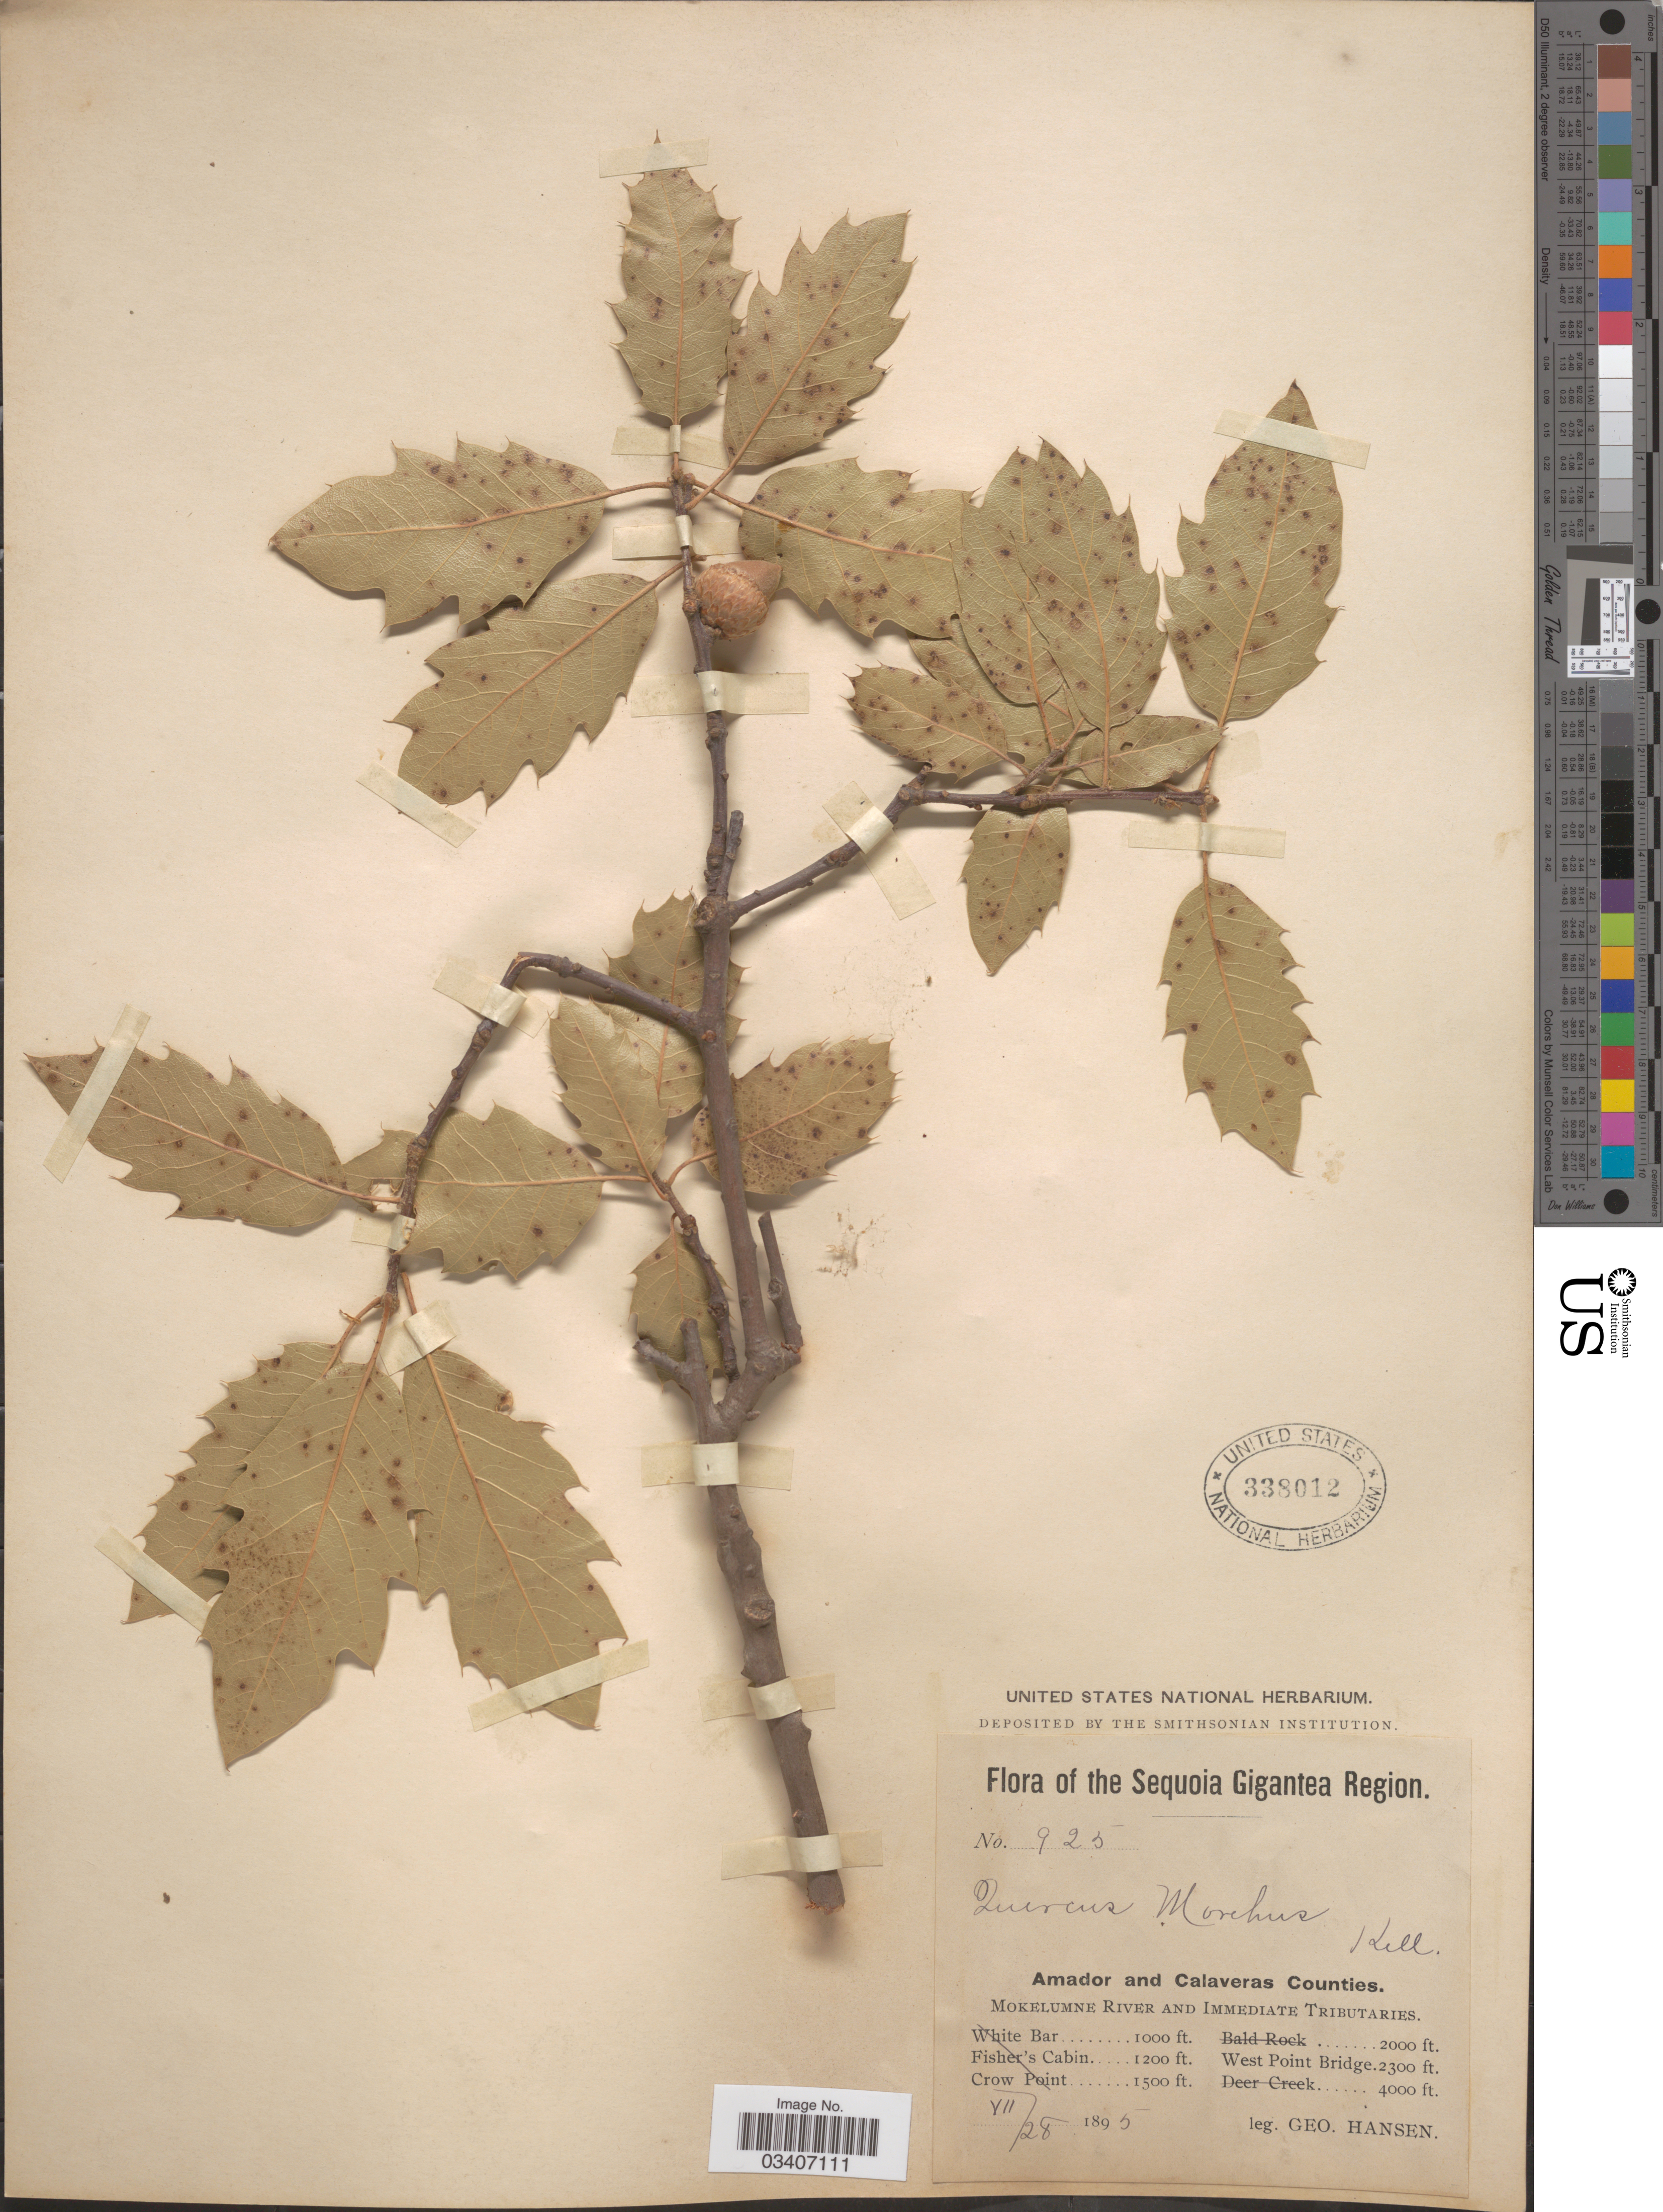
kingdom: Plantae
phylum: Tracheophyta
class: Magnoliopsida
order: Fagales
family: Fagaceae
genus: Quercus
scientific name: Quercus x moreha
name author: Kellogg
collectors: G. Hansen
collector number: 925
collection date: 1895-07-28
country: United States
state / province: California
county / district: Calaveras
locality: The Sequoia Gigantea Region. Amador and Calaveras Counties. Mokelumne River and Immedate Tributaries. West Point Bridge.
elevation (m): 701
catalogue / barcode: US 338012